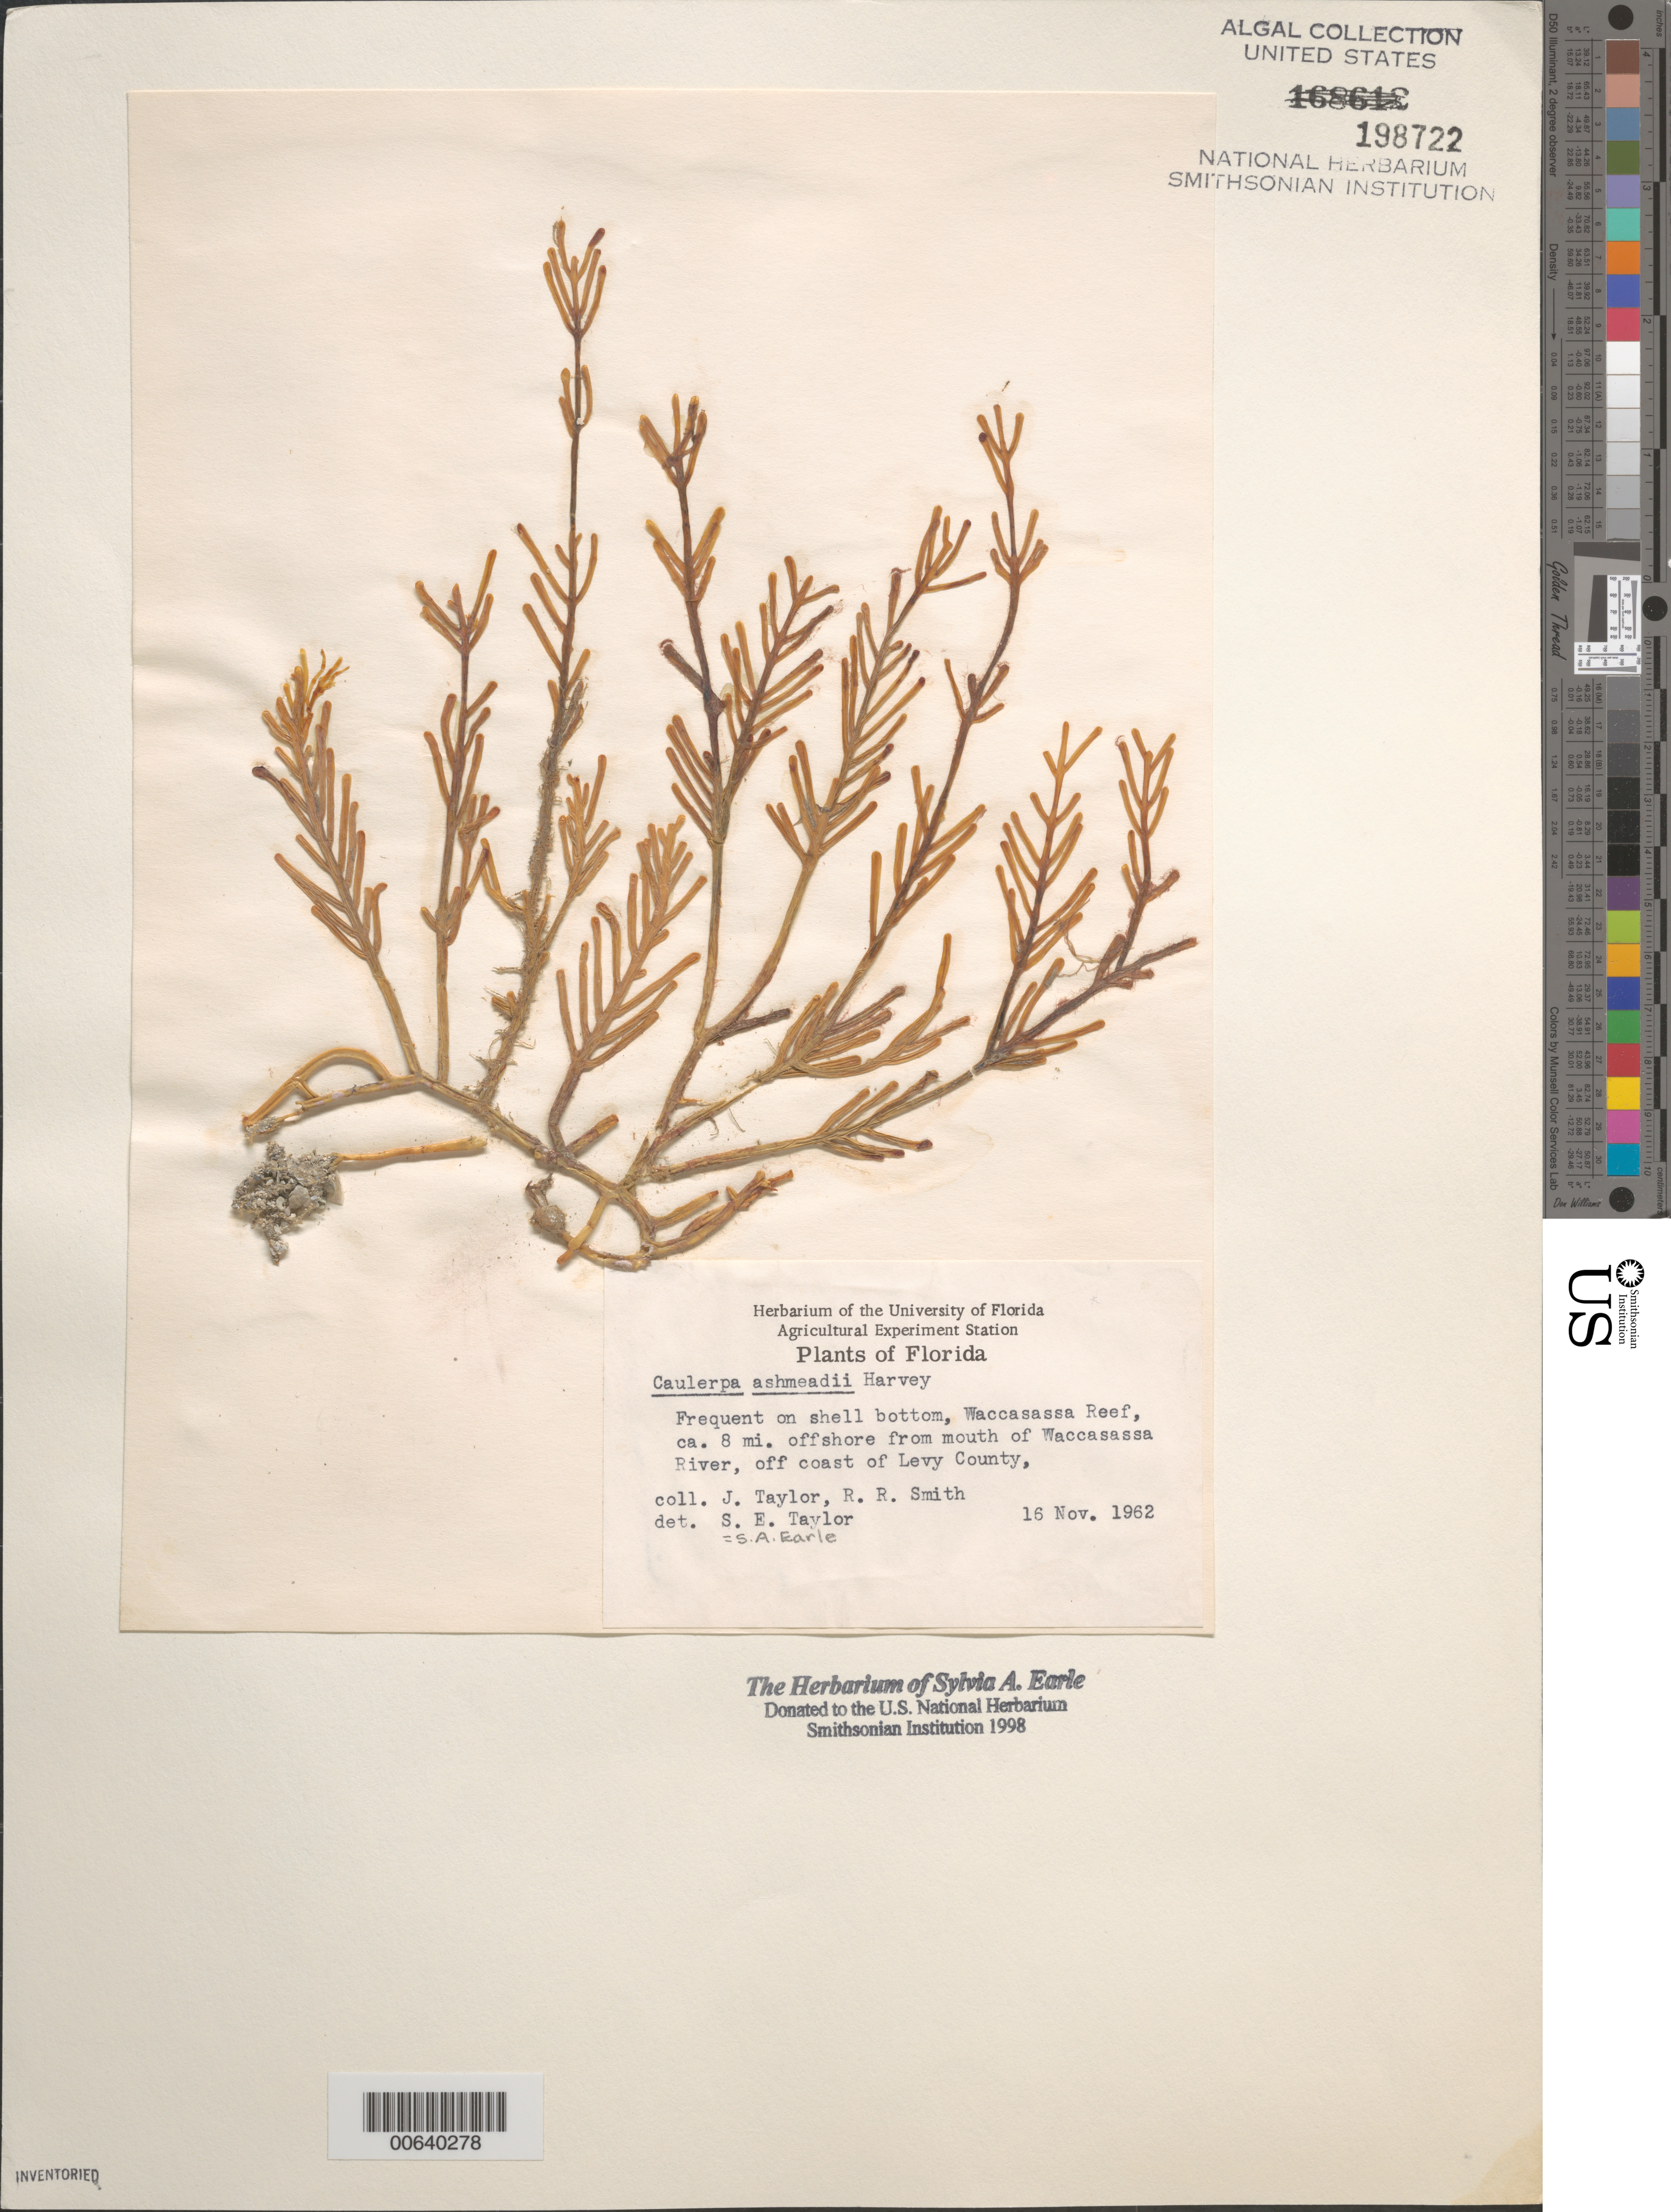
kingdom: Plantae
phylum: Chlorophyta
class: Ulvophyceae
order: Bryopsidales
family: Caulerpaceae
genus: Caulerpa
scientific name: Caulerpa ashmeadii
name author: Harv.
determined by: Earle, S. A.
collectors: J. L. Taylor & R. R. Smith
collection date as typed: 16 Nov 1962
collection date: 1962-11-16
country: United States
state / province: Florida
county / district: Levy County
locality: Waccasassa Reef, ca. 8 miles off Waccasassa River mouth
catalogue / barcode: US 198722